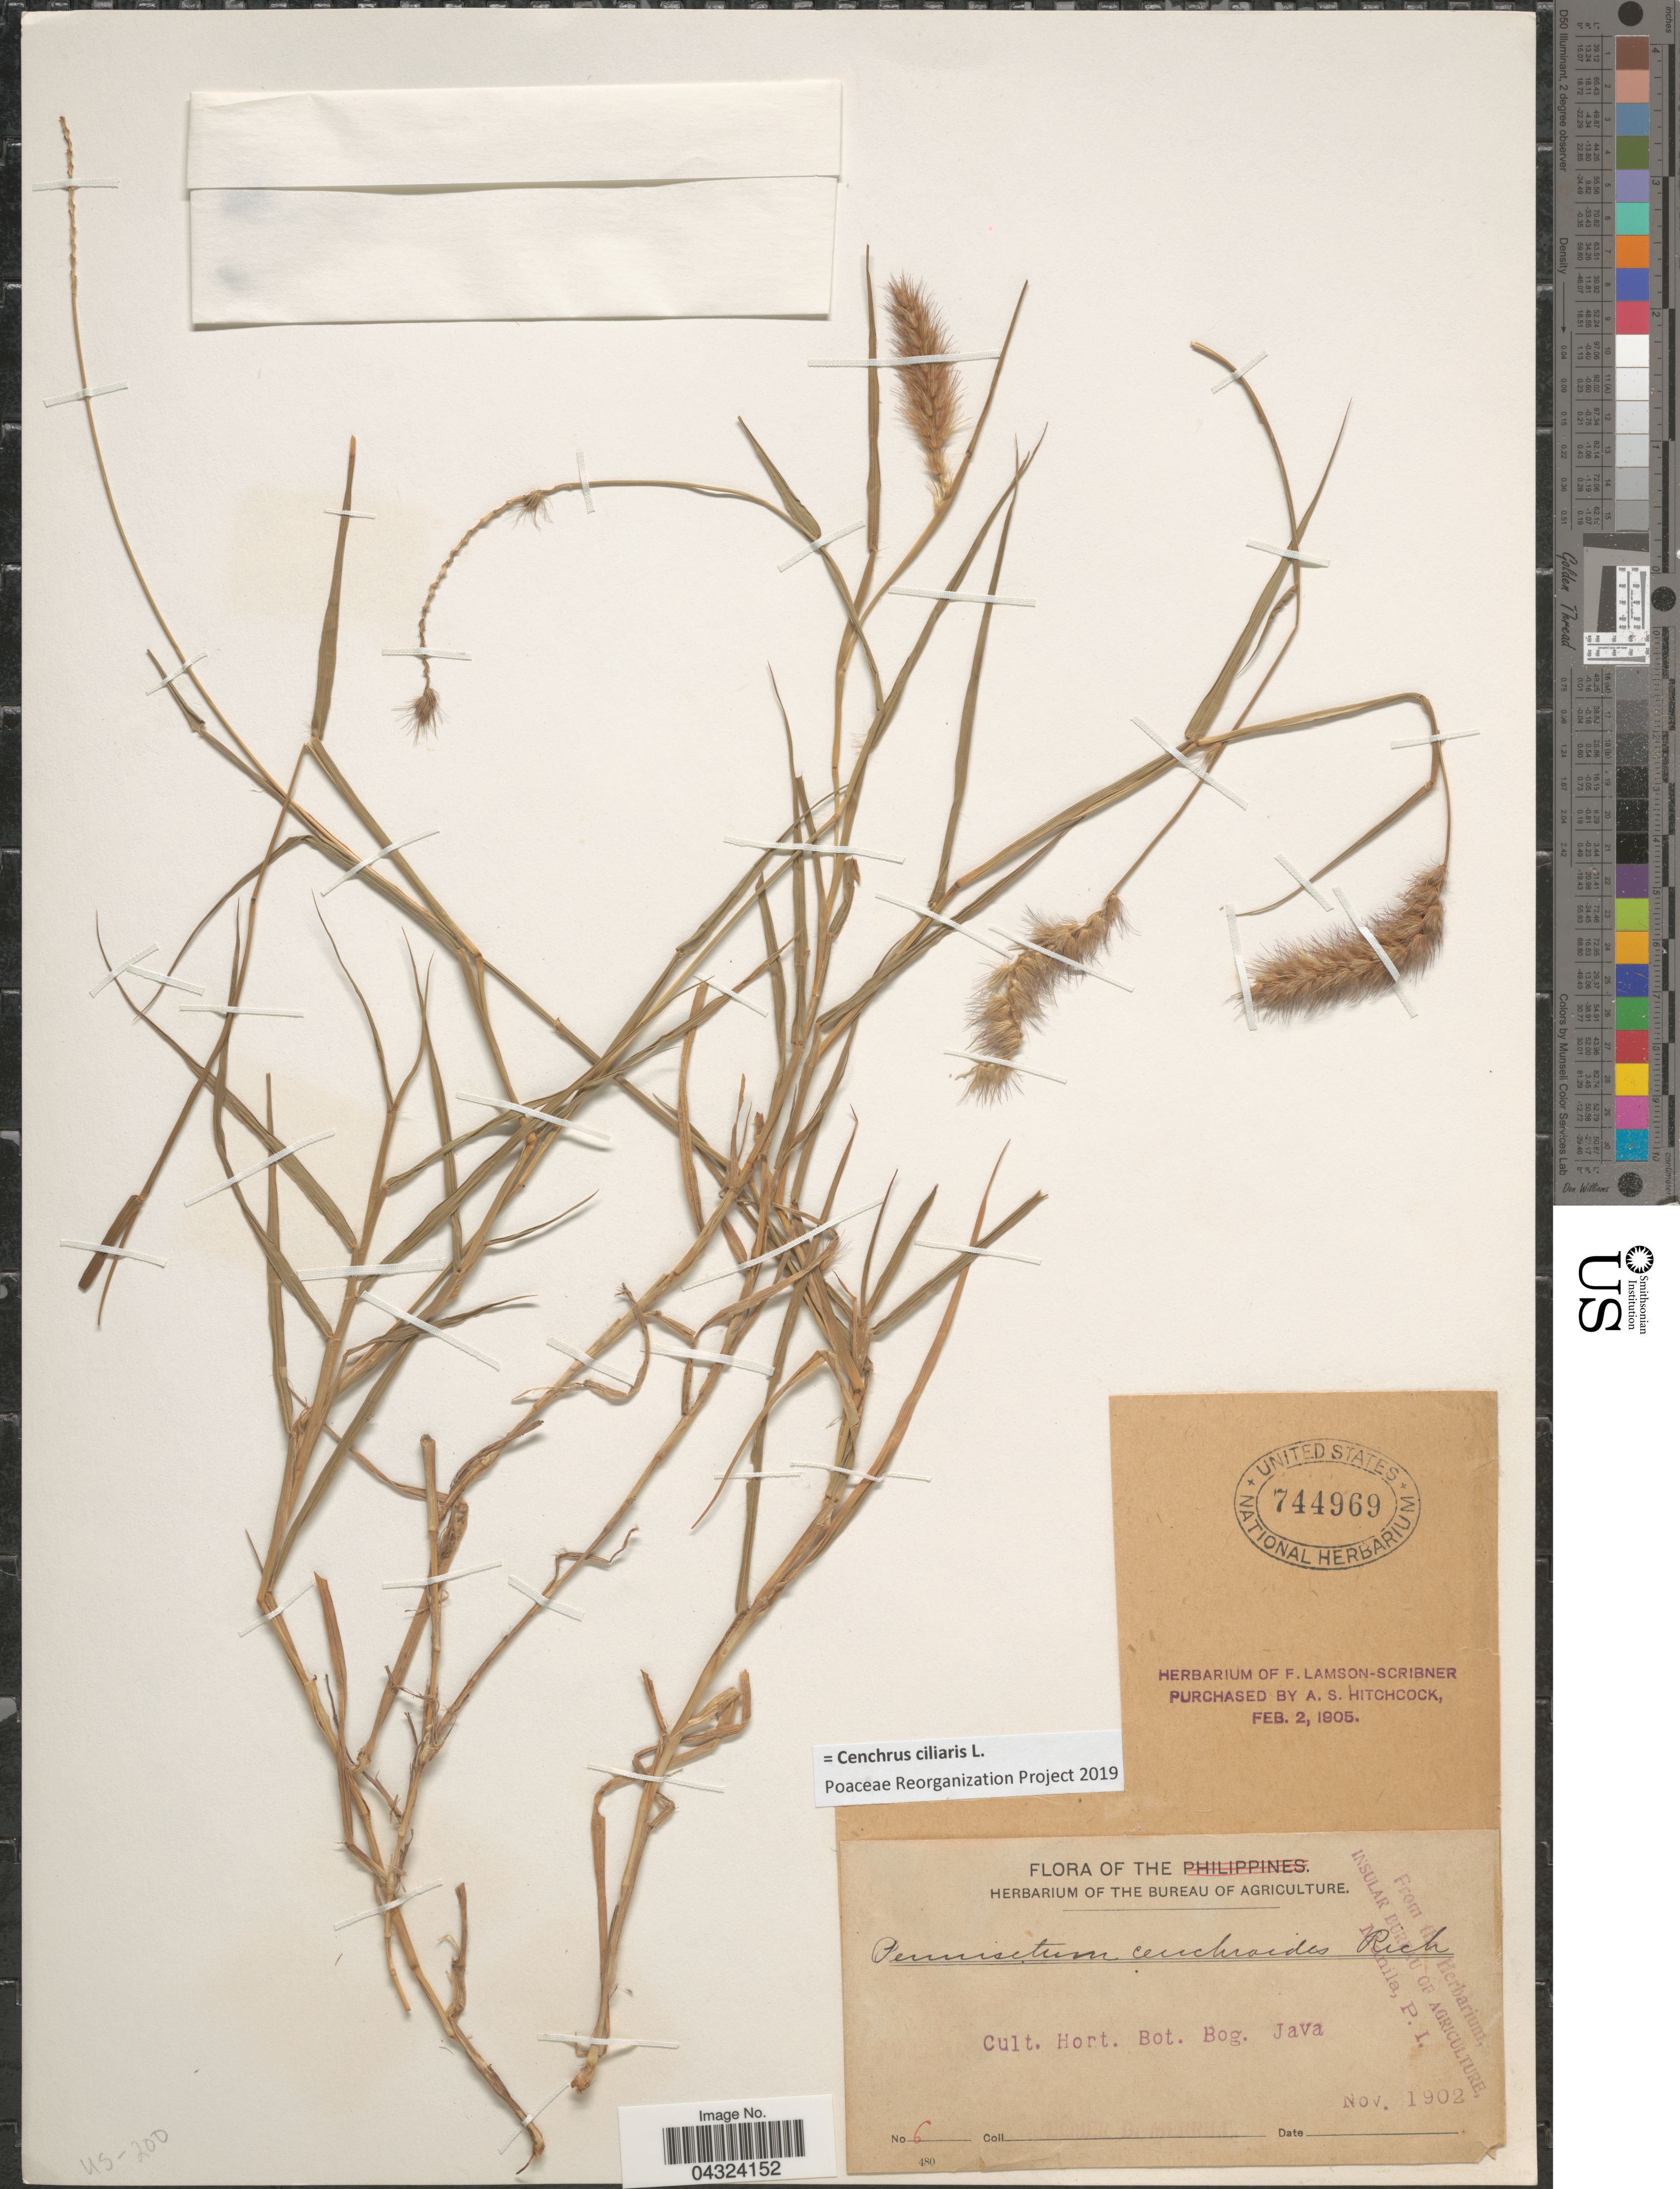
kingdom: Plantae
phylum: Tracheophyta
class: Liliopsida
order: Poales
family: Poaceae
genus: Cenchrus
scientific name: Cenchrus ciliaris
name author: L.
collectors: ex herb. F. Lamson Scribner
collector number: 6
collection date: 1902-11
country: Indonesia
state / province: Java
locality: Cult. Hort. Bot. Bog.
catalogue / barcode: US 744969